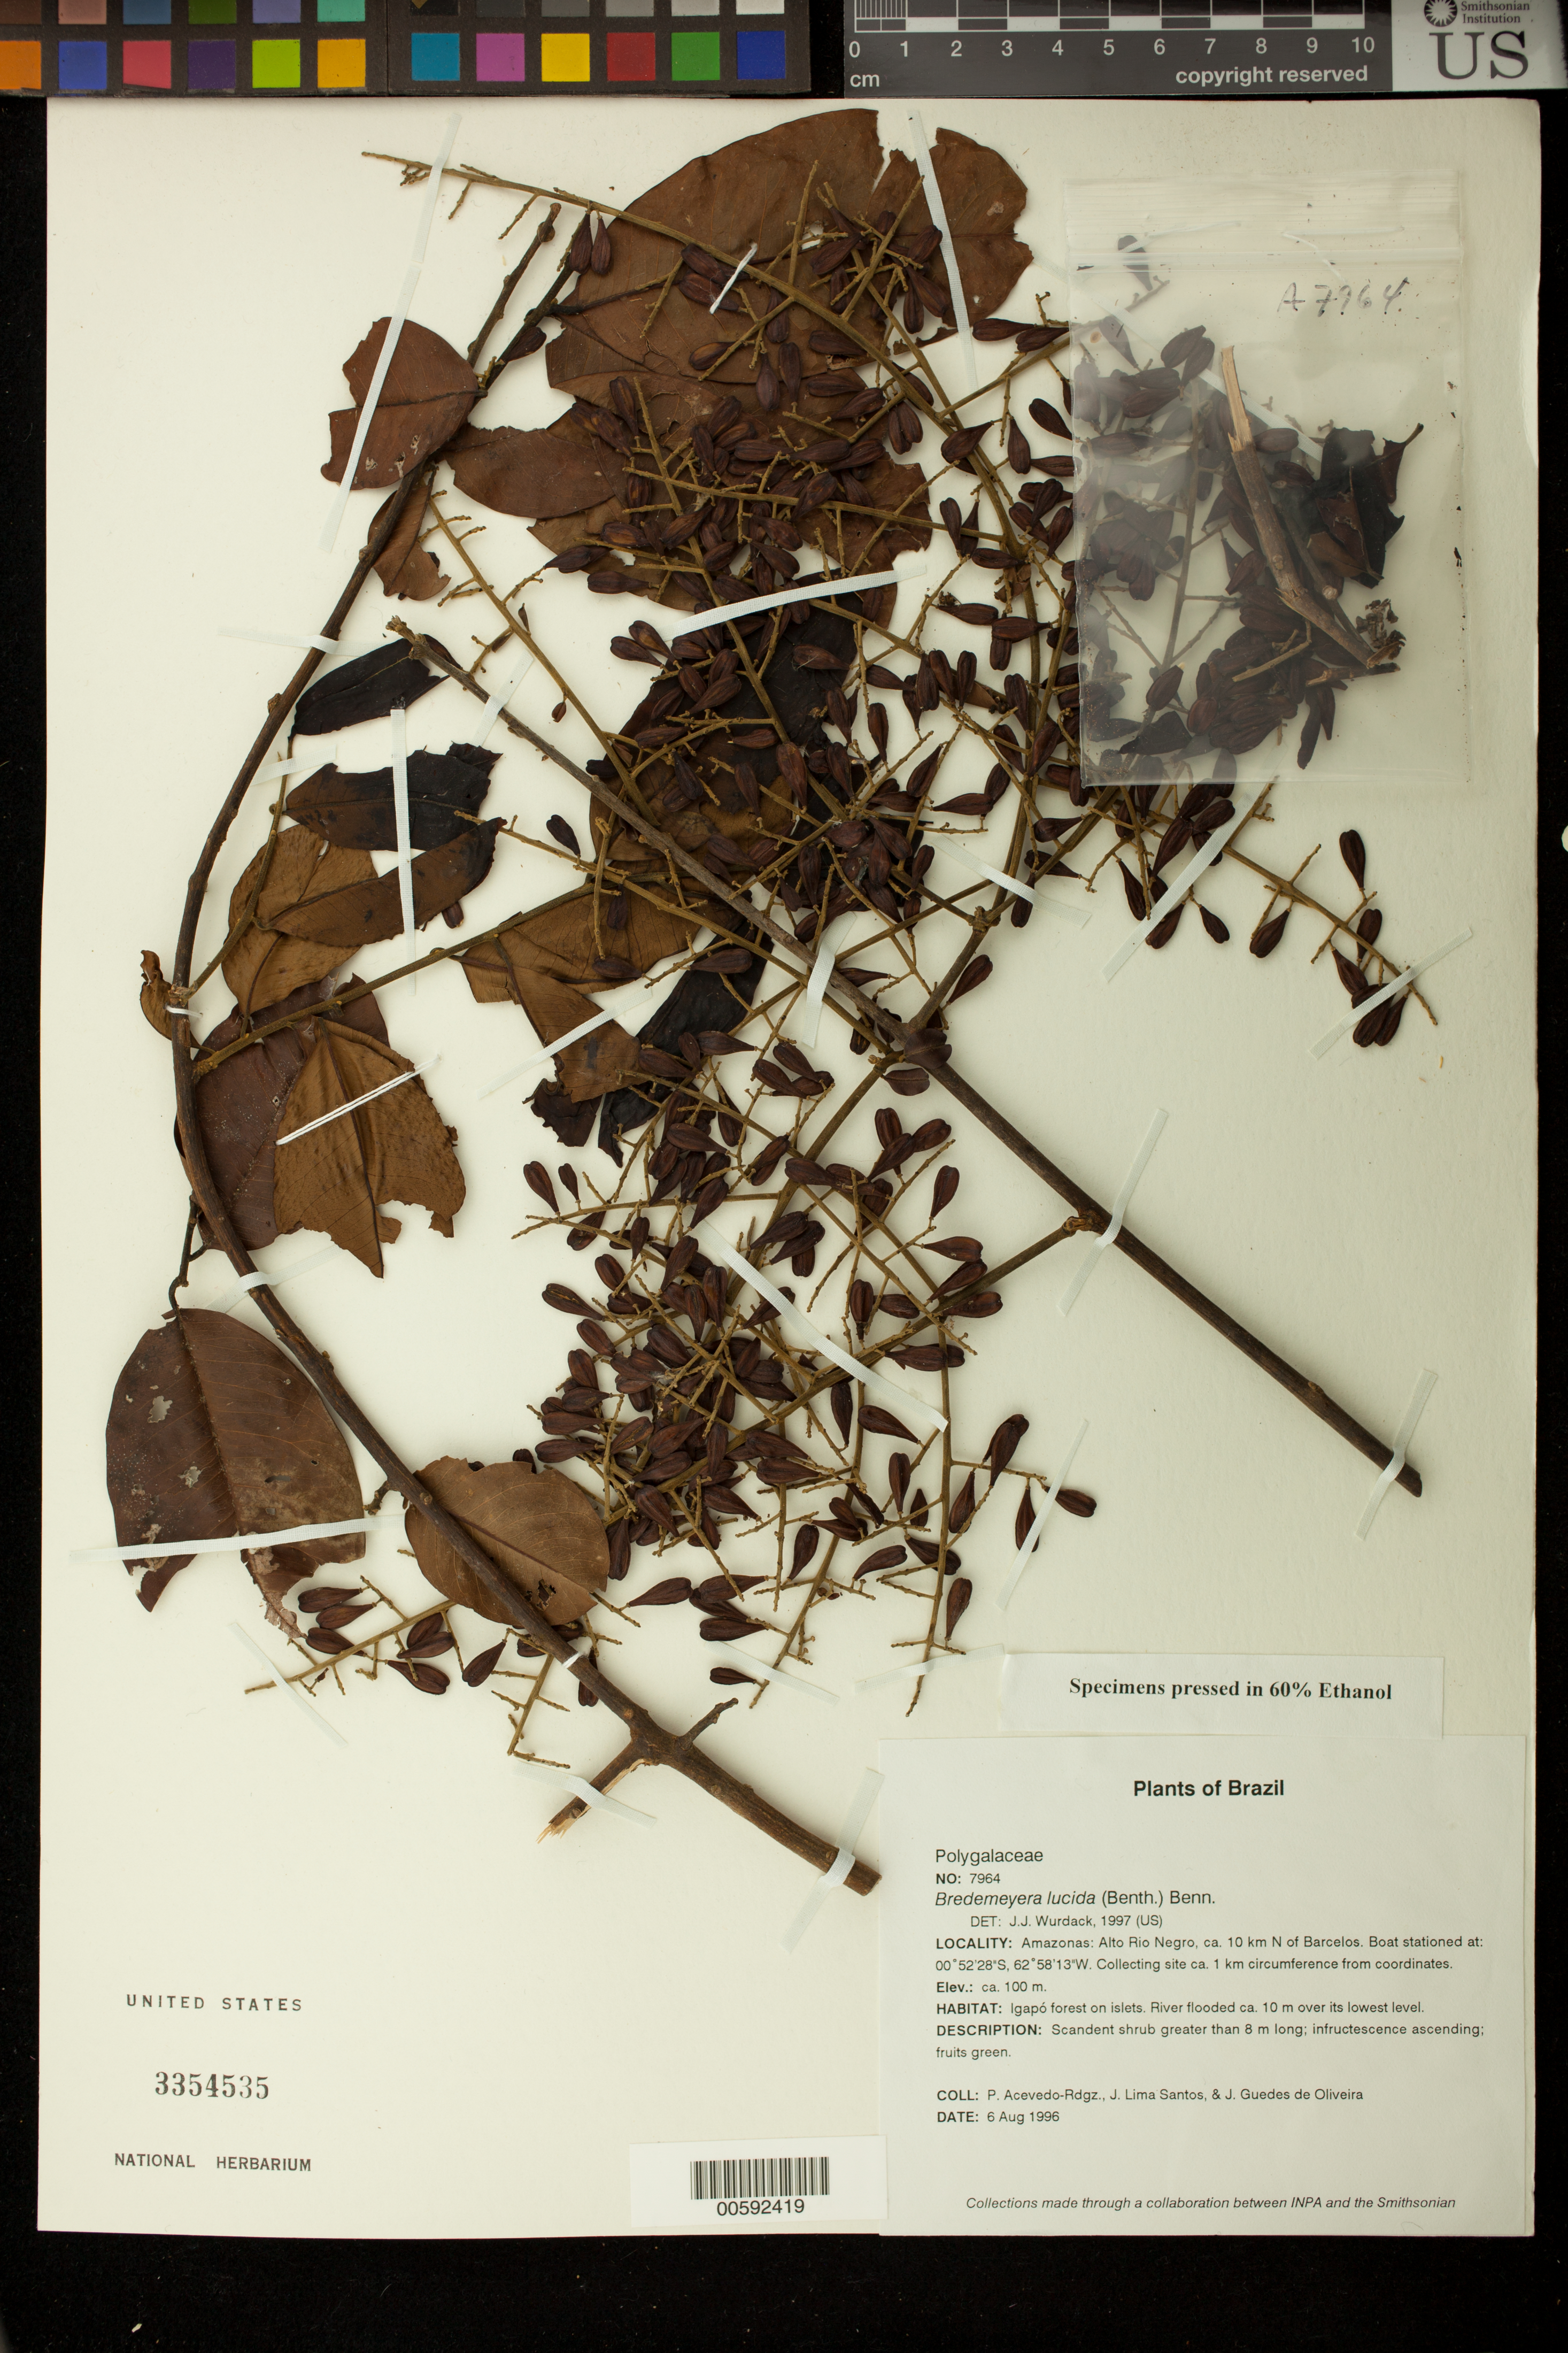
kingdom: Plantae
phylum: Tracheophyta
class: Magnoliopsida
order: Fabales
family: Polygalaceae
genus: Bredemeyera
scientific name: Bredemeyera lucida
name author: (Benth.) Klotzsch ex Hassk.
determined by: Wurdack, John J., (US), US (UNITED STATES)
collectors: P. Acevedo-Rodr., J. L. Santos & J. Guedes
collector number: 7964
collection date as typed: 06 Aug 1996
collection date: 1996-08-06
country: Brazil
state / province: Amazonas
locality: Amazonas: Alto Río Negro, ca. 10 km N of Barcelos. Boat stationed at coordinates. Collecting site ca. 1 km circumference from coordinates.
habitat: Igapo forest on islets.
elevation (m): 100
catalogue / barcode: US 3354535